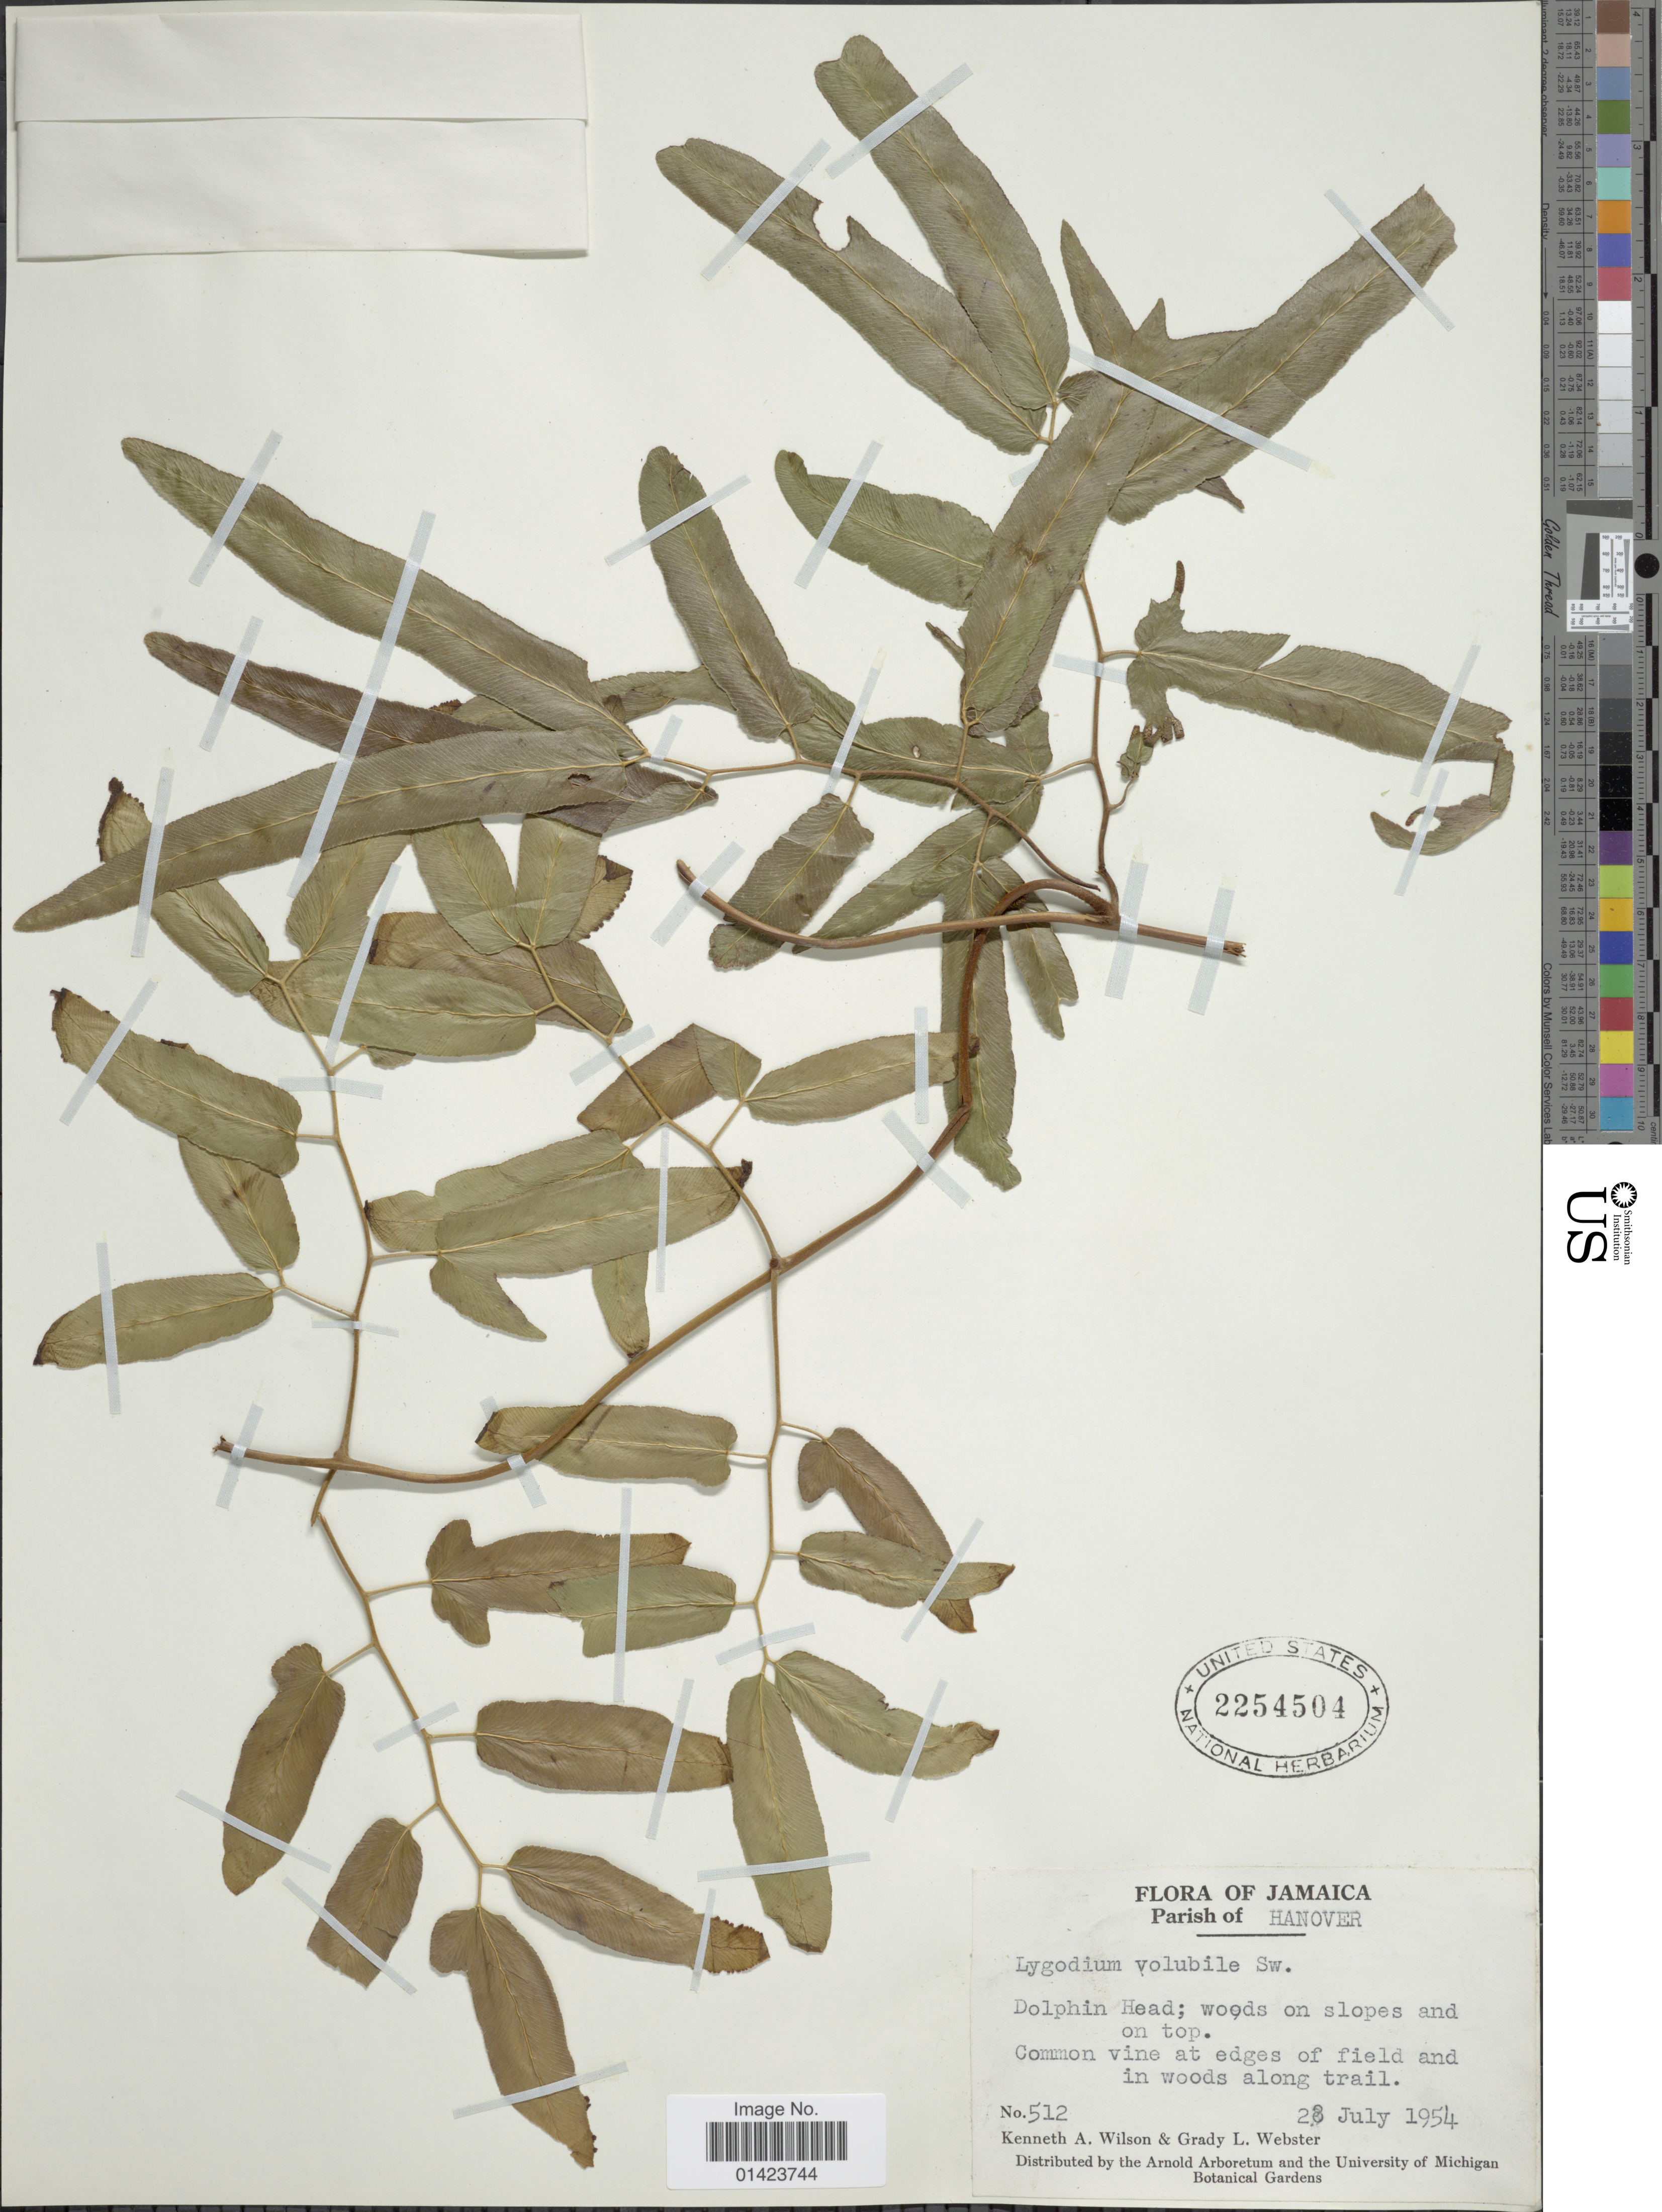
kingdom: Plantae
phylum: Tracheophyta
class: Polypodiopsida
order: Schizaeales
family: Lygodiaceae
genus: Lygodium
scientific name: Lygodium volubile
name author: Sw.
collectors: K. A. Wilson & G. L. Webster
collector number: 512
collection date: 1954-07-28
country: Jamaica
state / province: Hanover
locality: Jamaica, parish of Hanover, Dolphin Head: woods on slopes and on top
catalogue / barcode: US 2254504